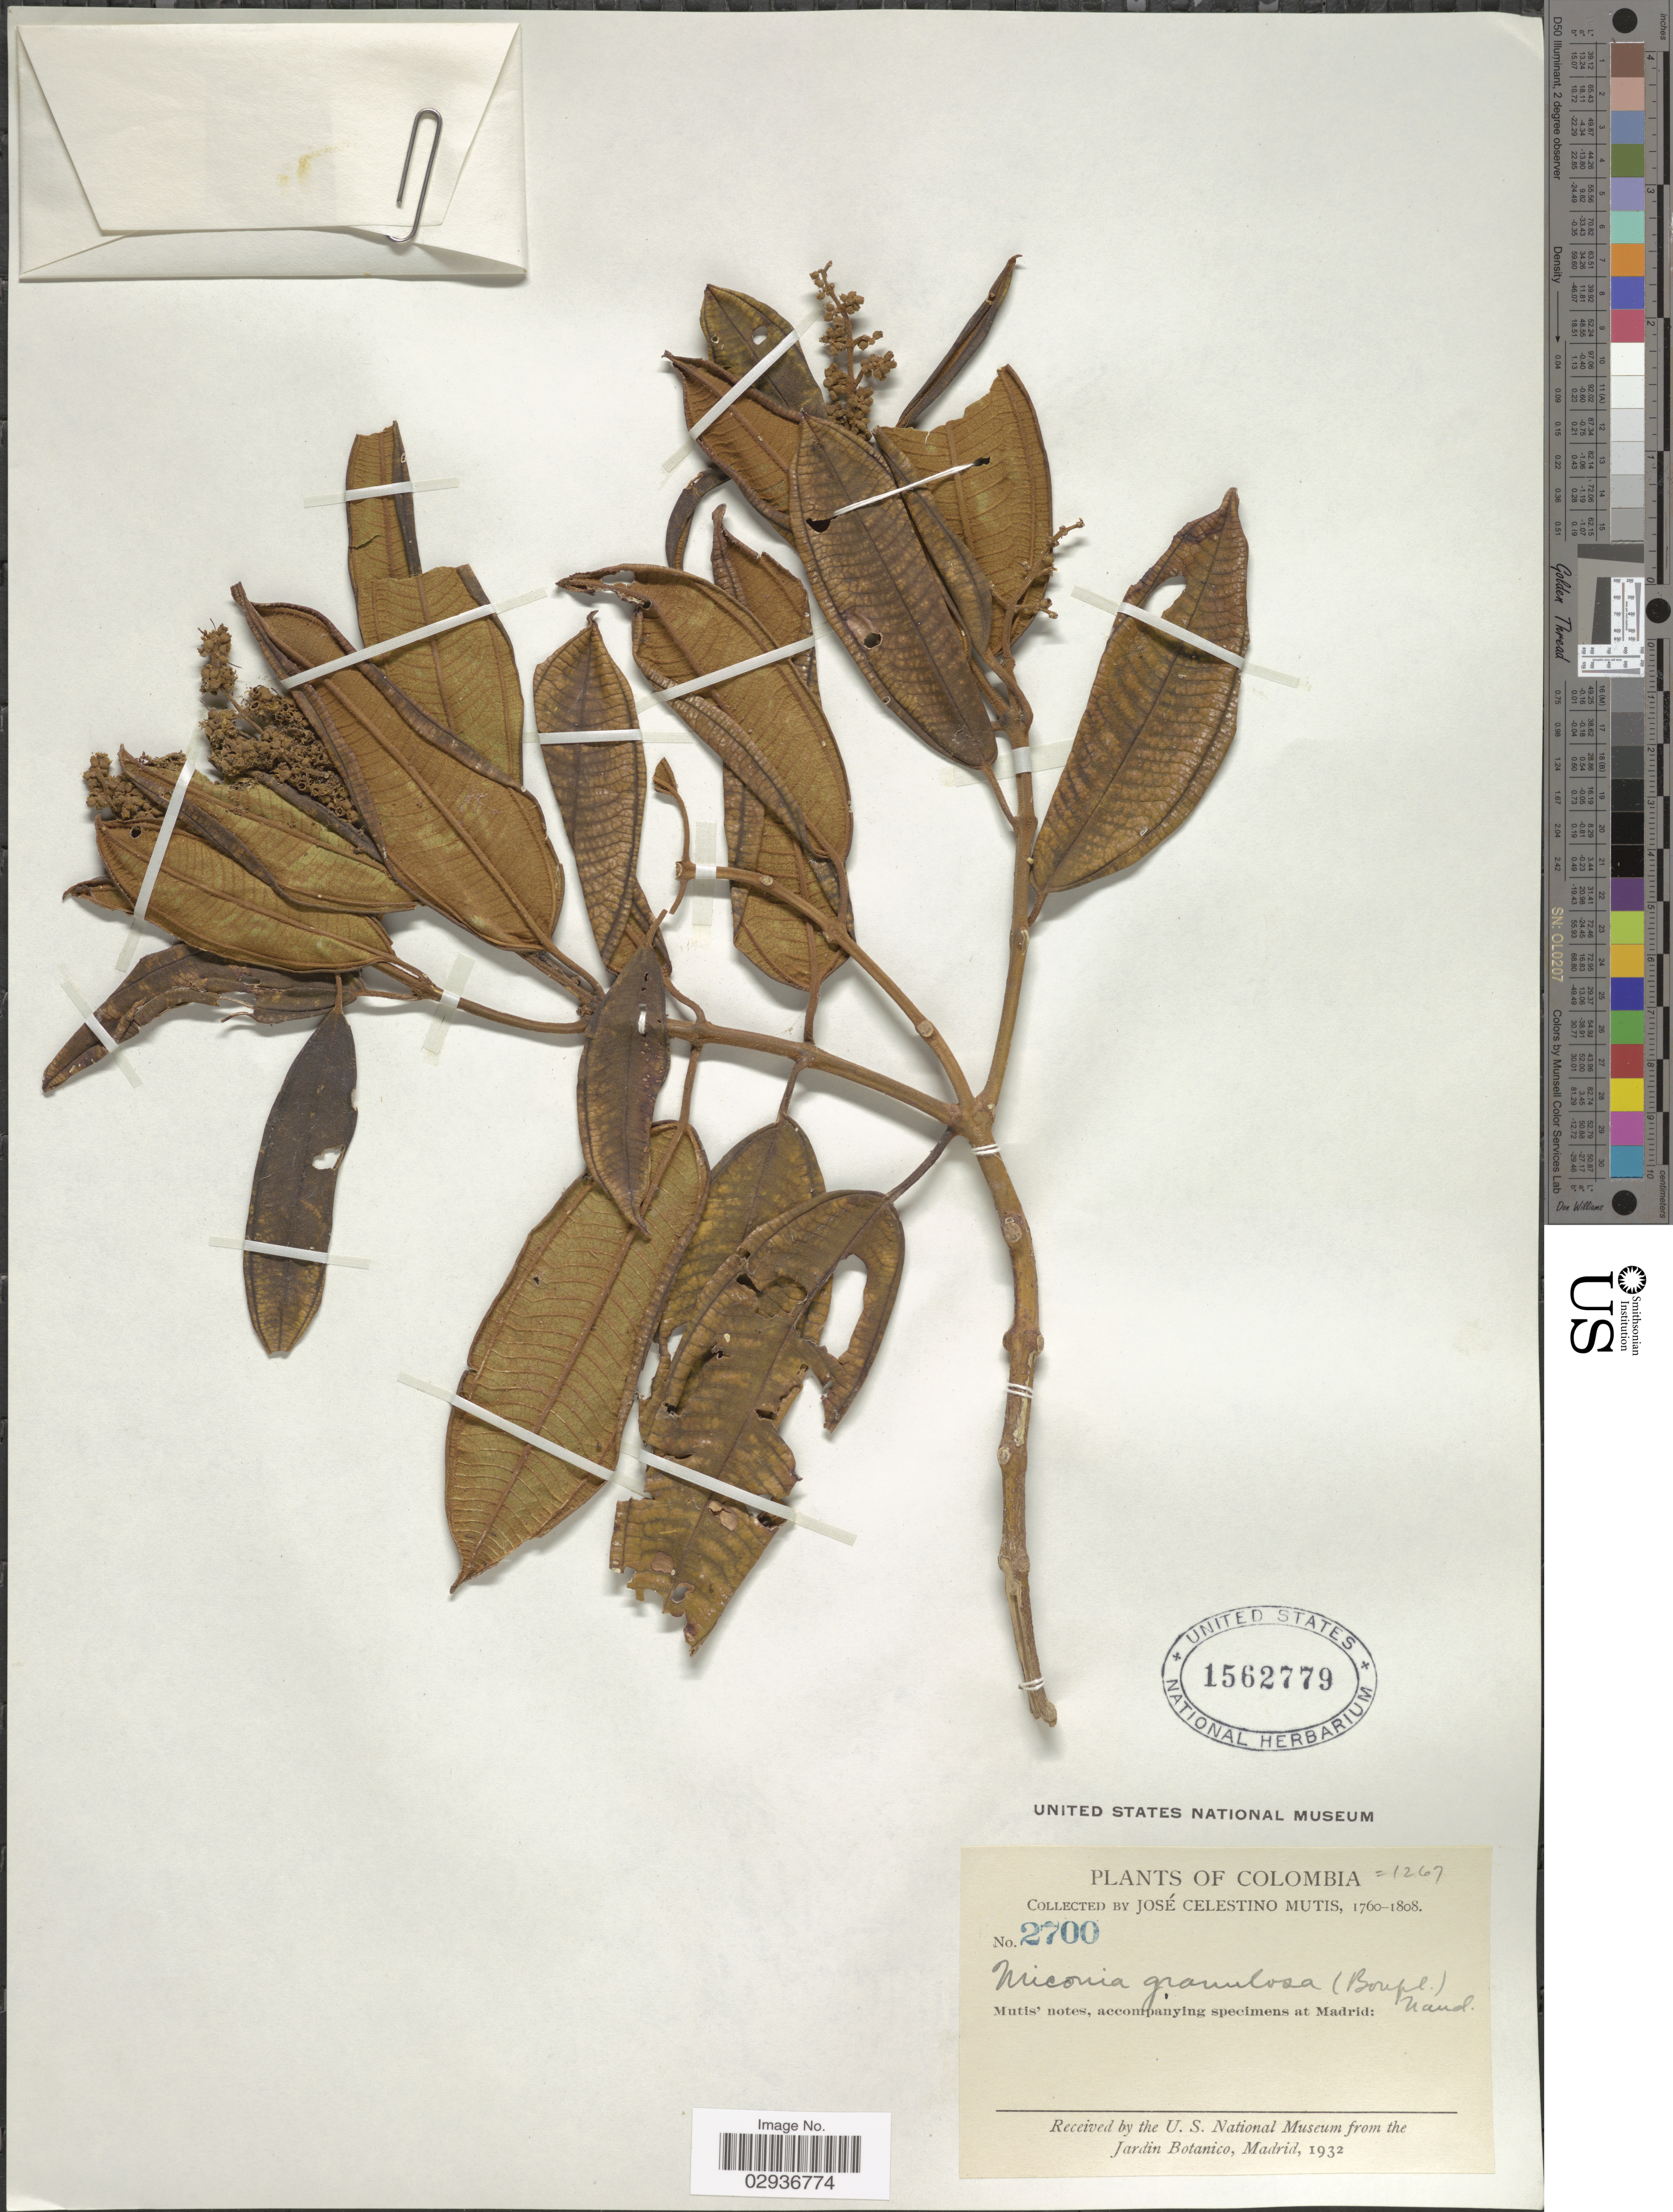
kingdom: Plantae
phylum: Tracheophyta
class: Magnoliopsida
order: Myrtales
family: Melastomataceae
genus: Miconia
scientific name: Miconia biappendiculata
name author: (Naudin) L. Uribe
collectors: J. C. B. Mutis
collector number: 2700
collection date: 1760/1808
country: Colombia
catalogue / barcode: US 1562779